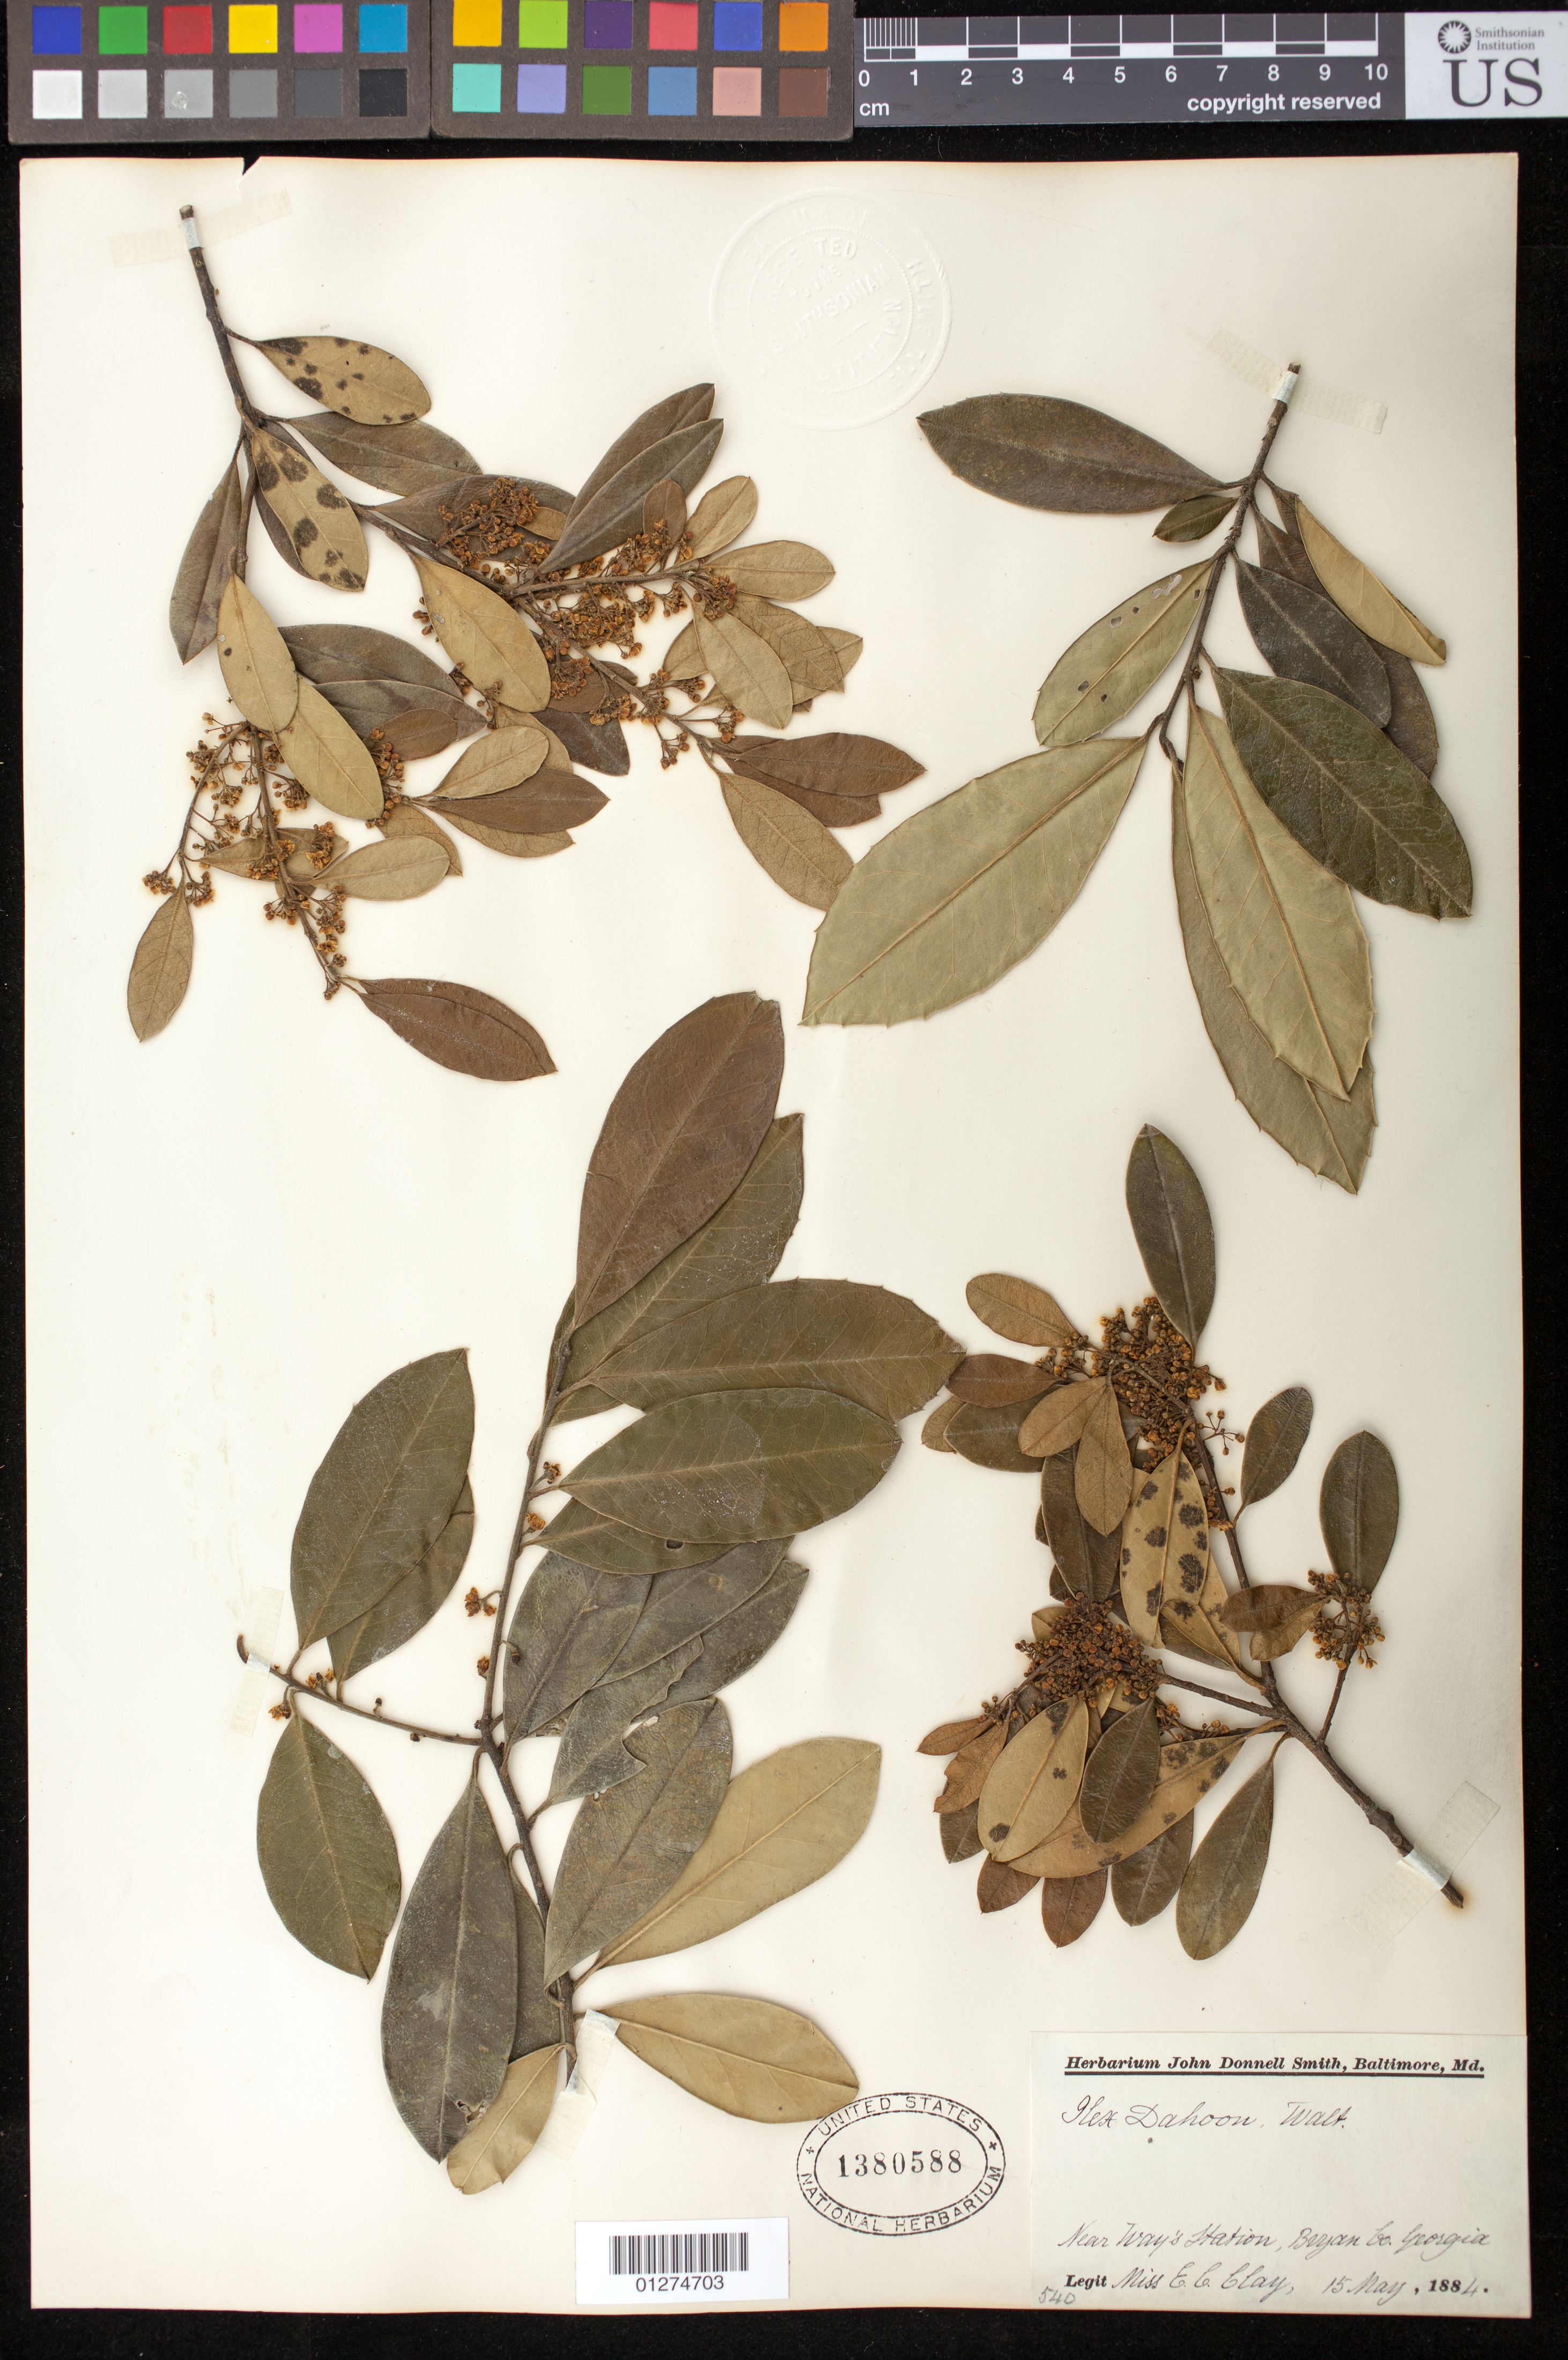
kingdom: Plantae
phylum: Tracheophyta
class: Magnoliopsida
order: Aquifoliales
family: Aquifoliaceae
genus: Ilex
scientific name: Ilex cassine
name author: L.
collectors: E. Clay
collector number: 540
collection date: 1884-05-15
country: United States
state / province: Georgia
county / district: Bryan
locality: Near Way's Station.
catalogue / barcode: US 1380588